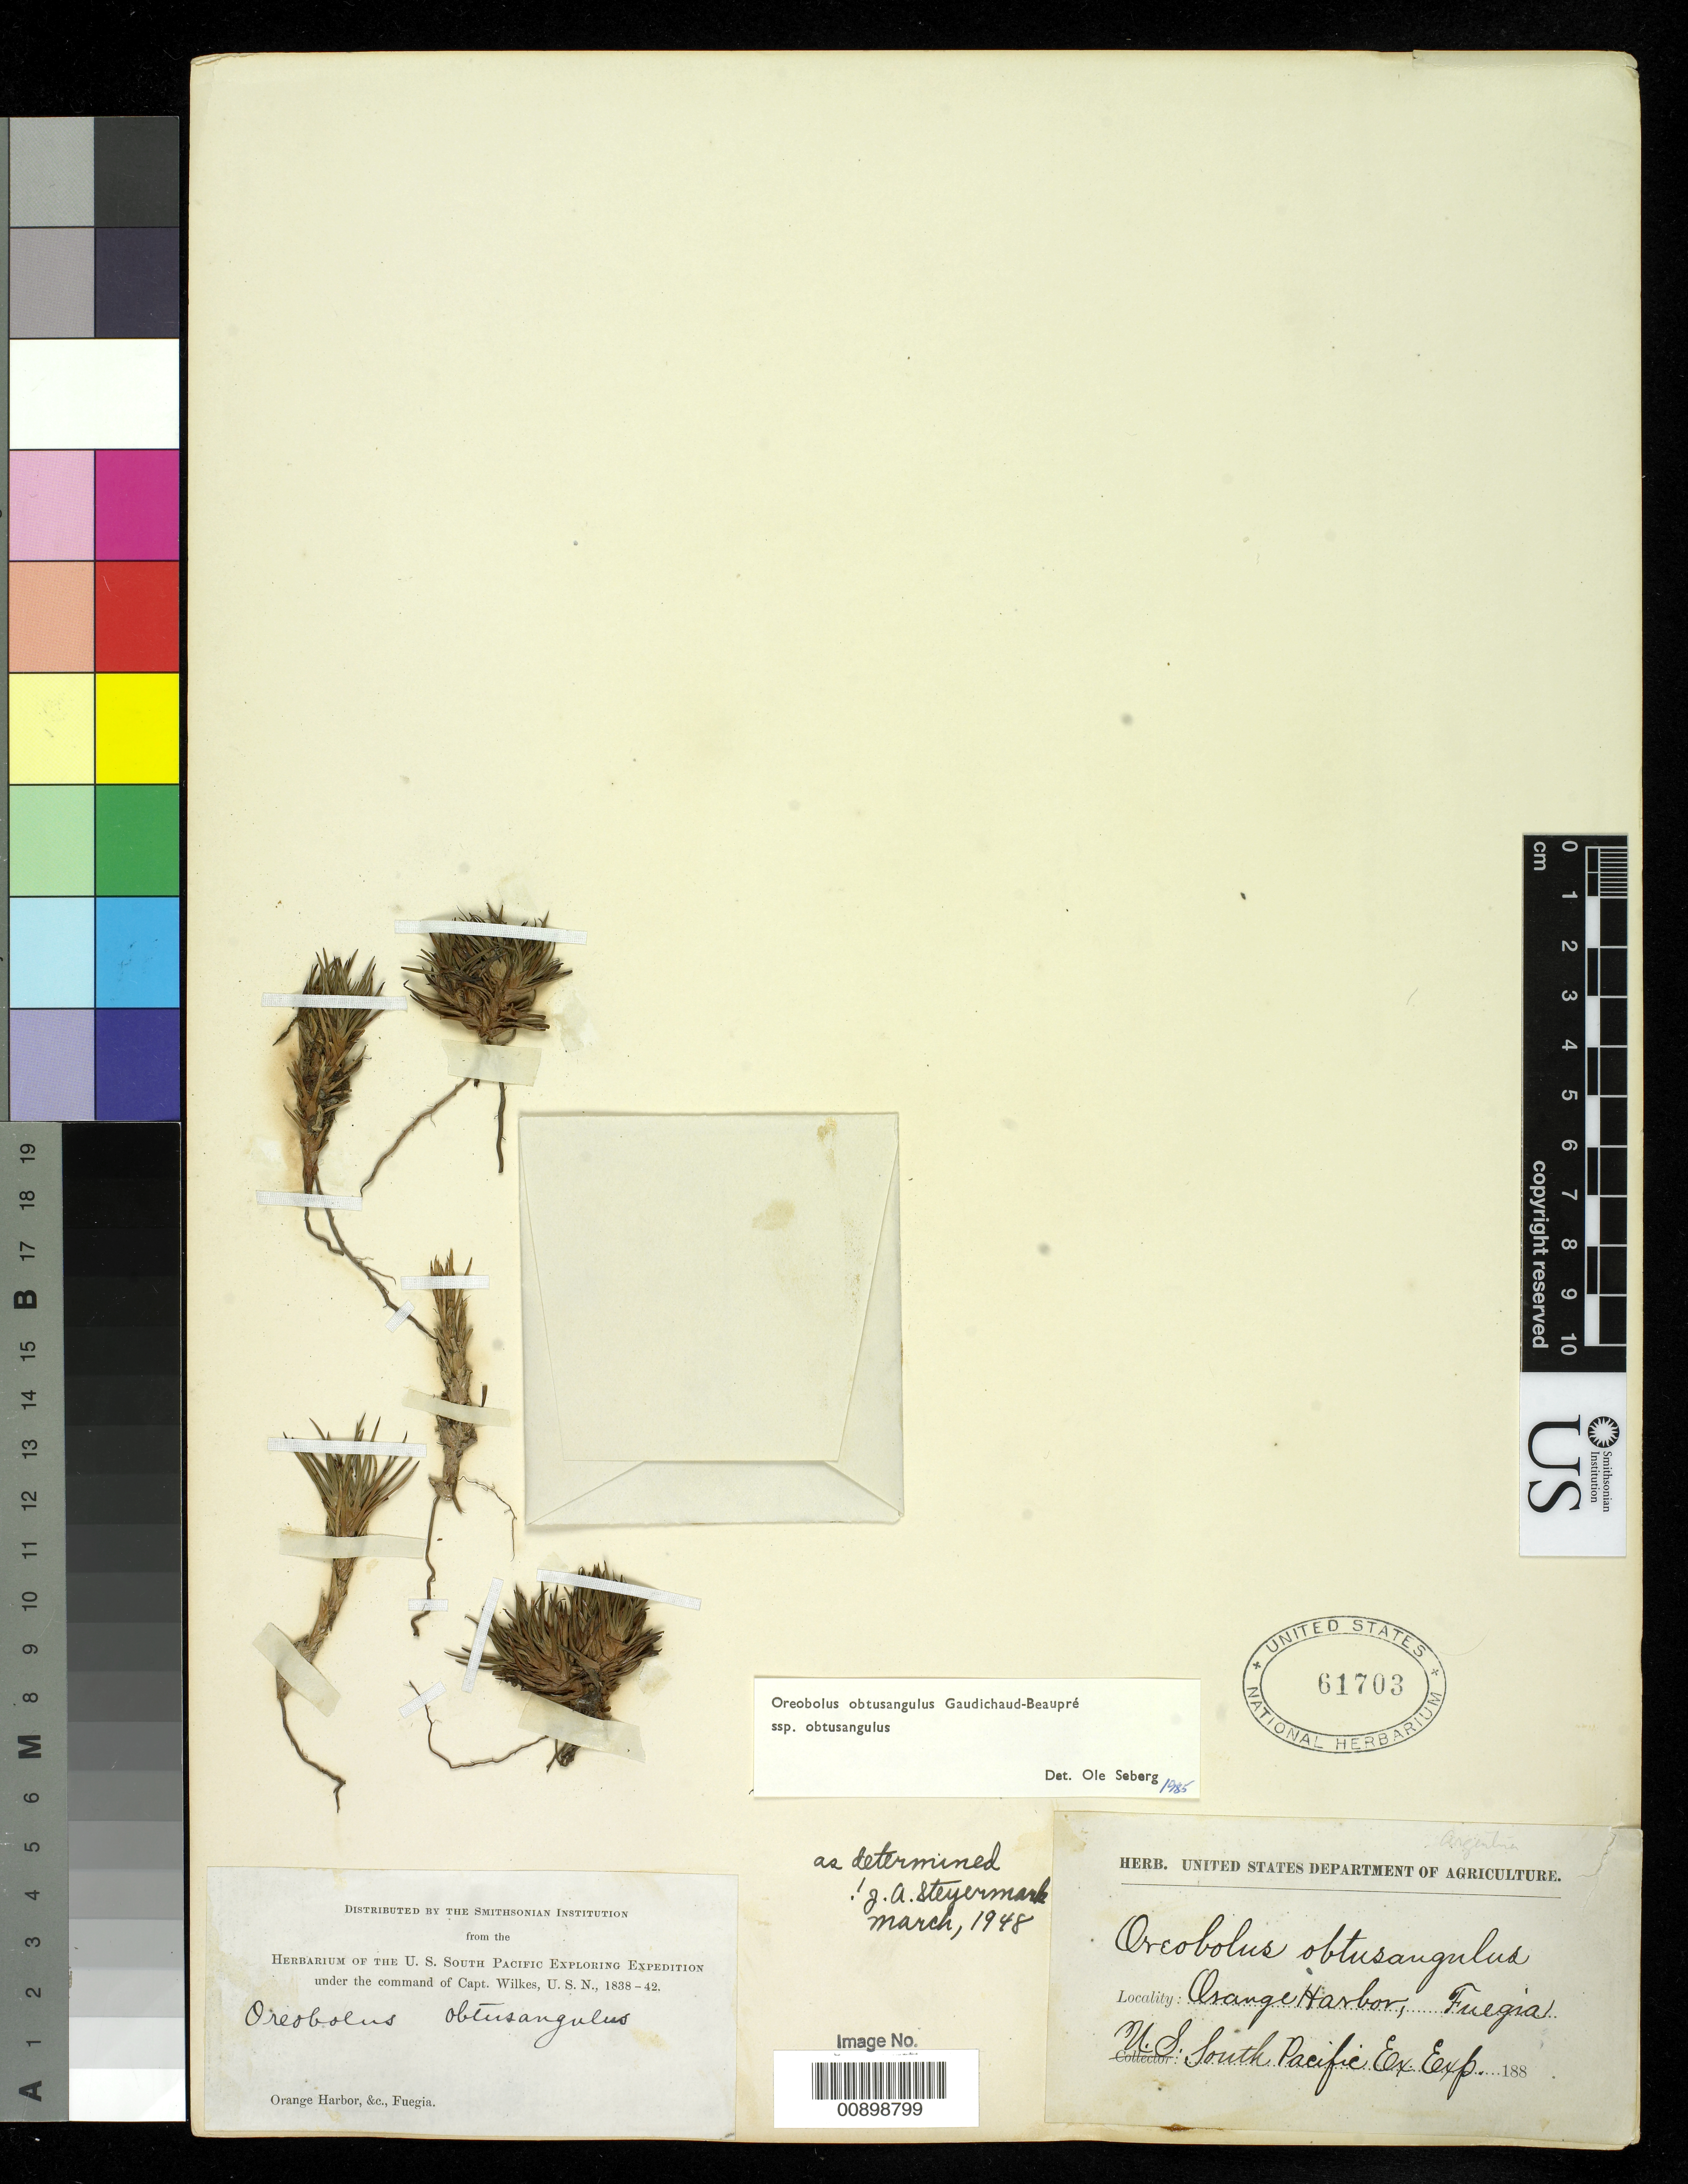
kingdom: Plantae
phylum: Tracheophyta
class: Liliopsida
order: Poales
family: Cyperaceae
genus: Oreobolus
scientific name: Oreobolus obtusangulus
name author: Gaudich.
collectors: Wilkes Explor. Exped.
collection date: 1838/1842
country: Argentina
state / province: Tierra del Fuego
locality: Orange Harbor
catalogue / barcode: US 61703